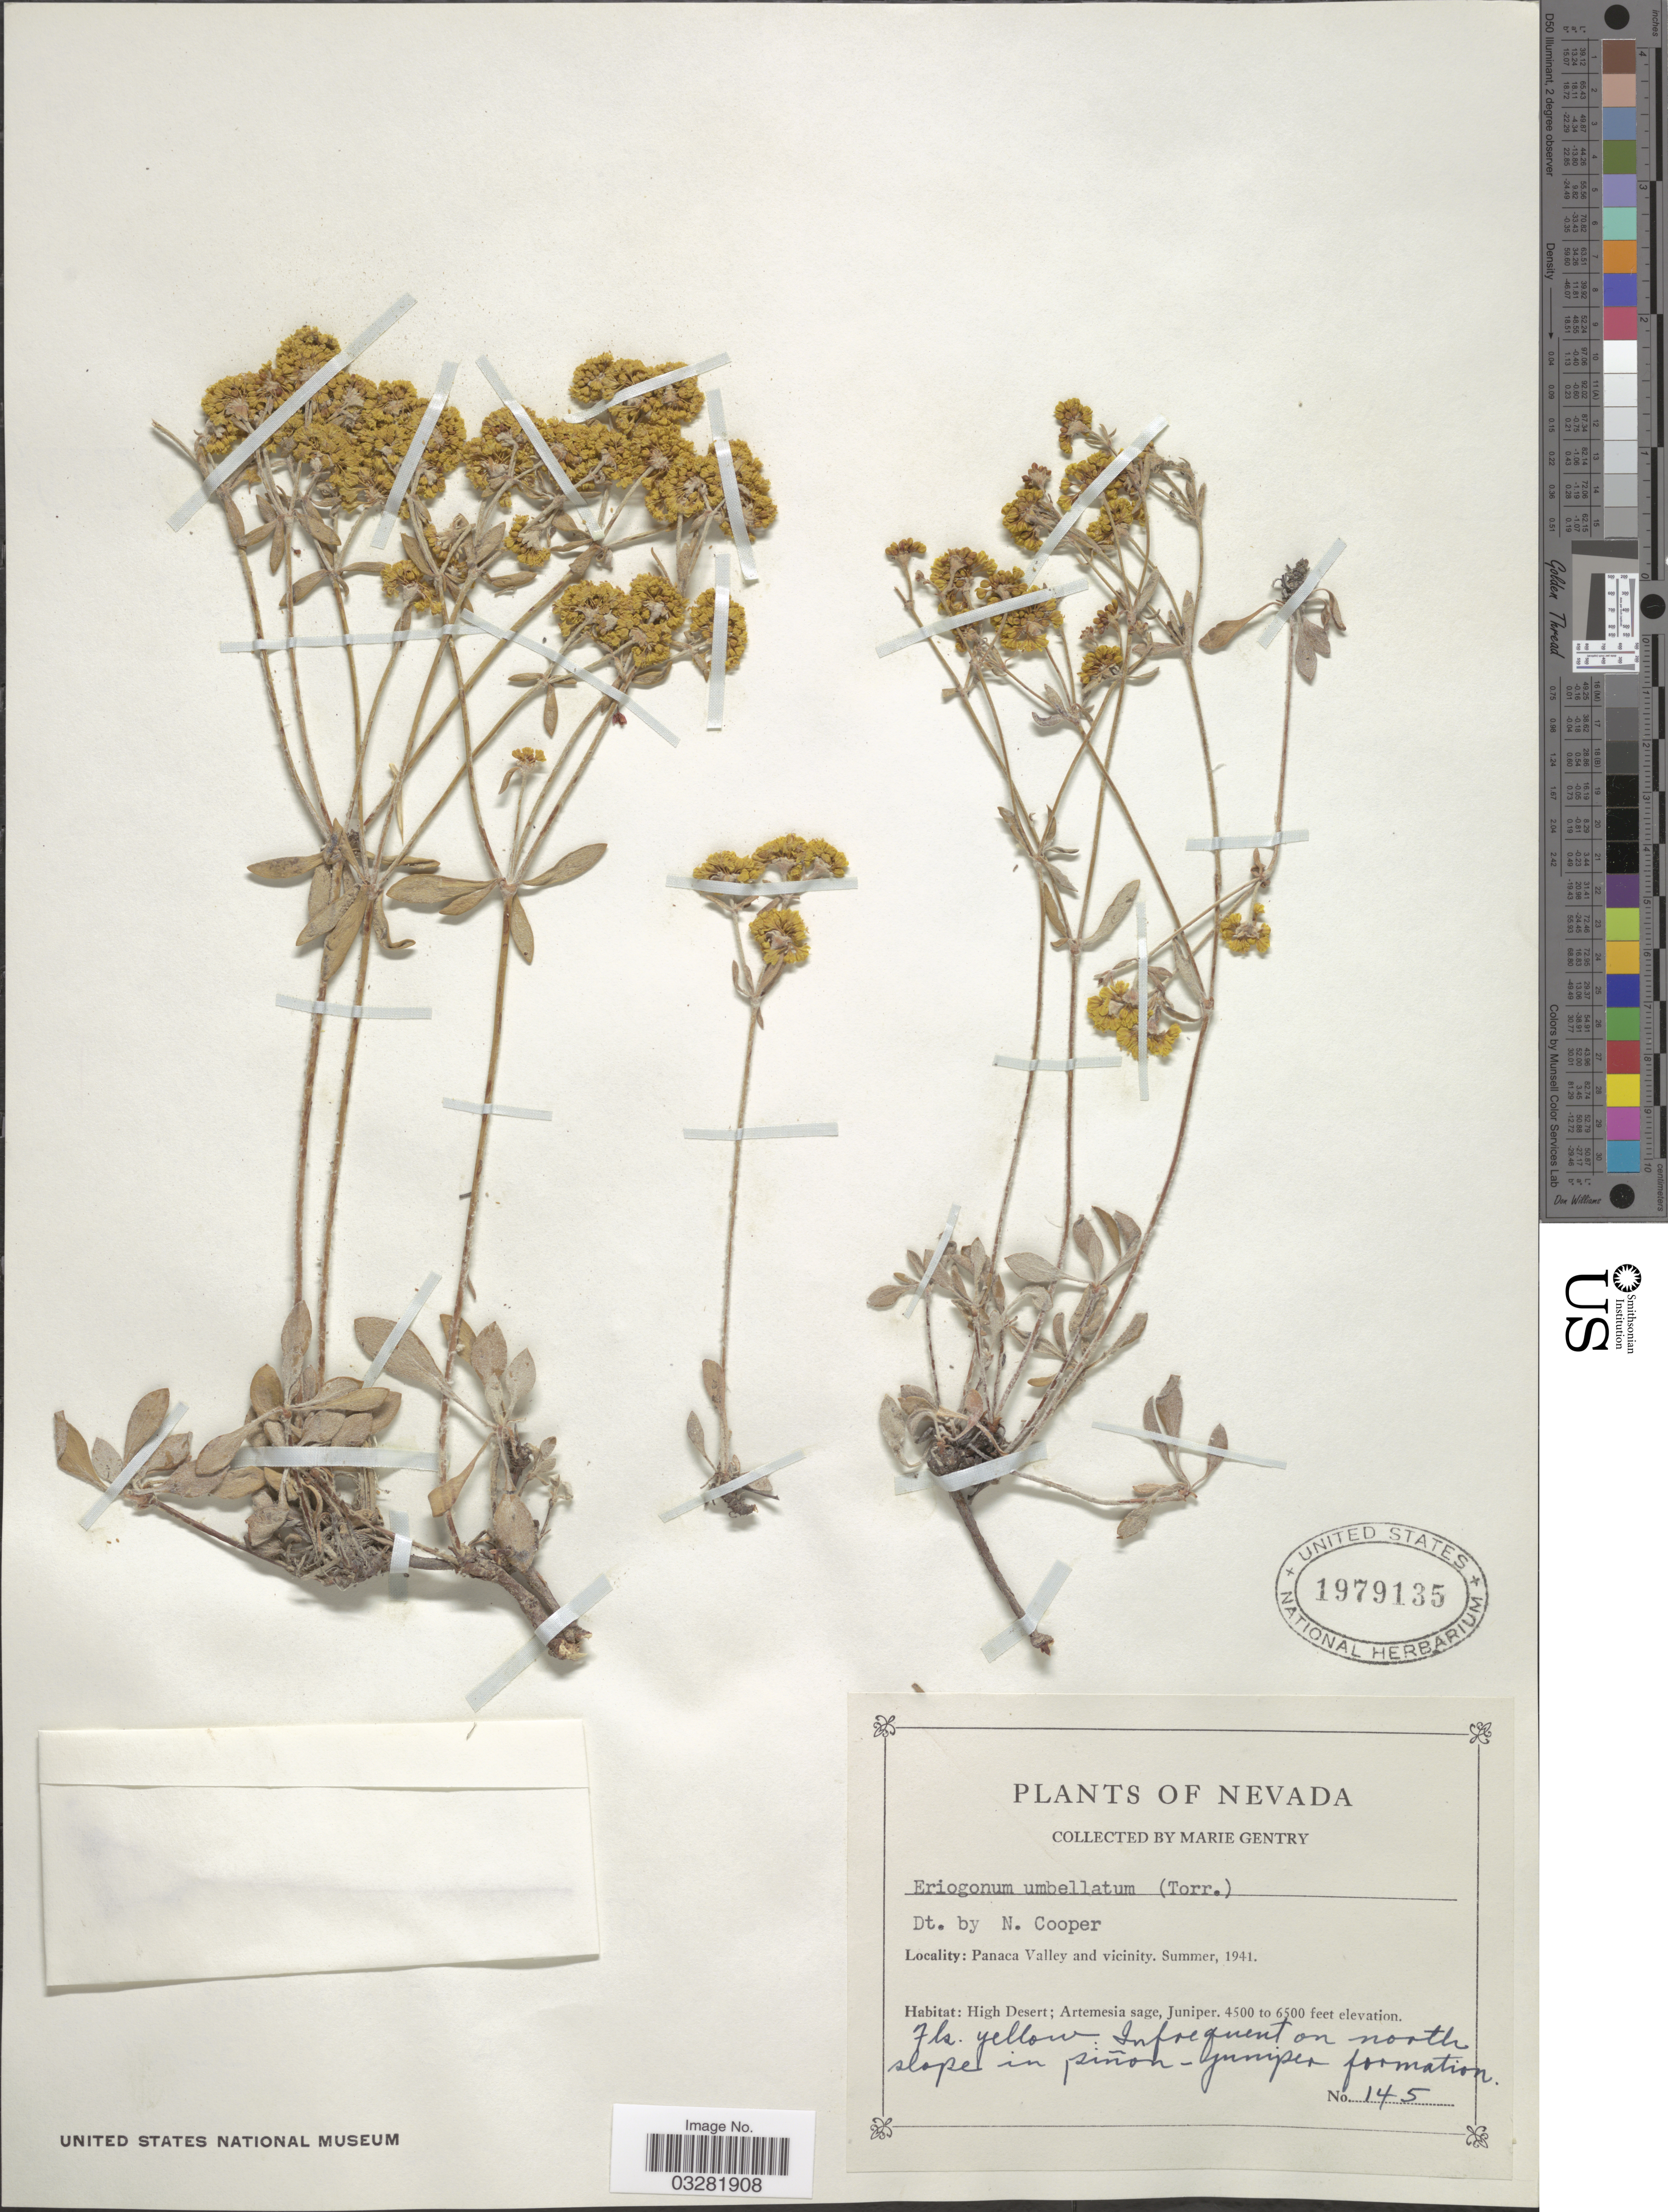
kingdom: Plantae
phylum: Tracheophyta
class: Magnoliopsida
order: Caryophyllales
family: Polygonaceae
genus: Eriogonum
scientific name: Eriogonum umbellatum var. subaridum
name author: S. Stokes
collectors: M. Gentry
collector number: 145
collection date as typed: Summer 1941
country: United States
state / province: Nevada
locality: Panaca Valley and vicinity. High Desert. On north slope in piñon- juniper formation.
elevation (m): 1372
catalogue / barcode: US 1979135